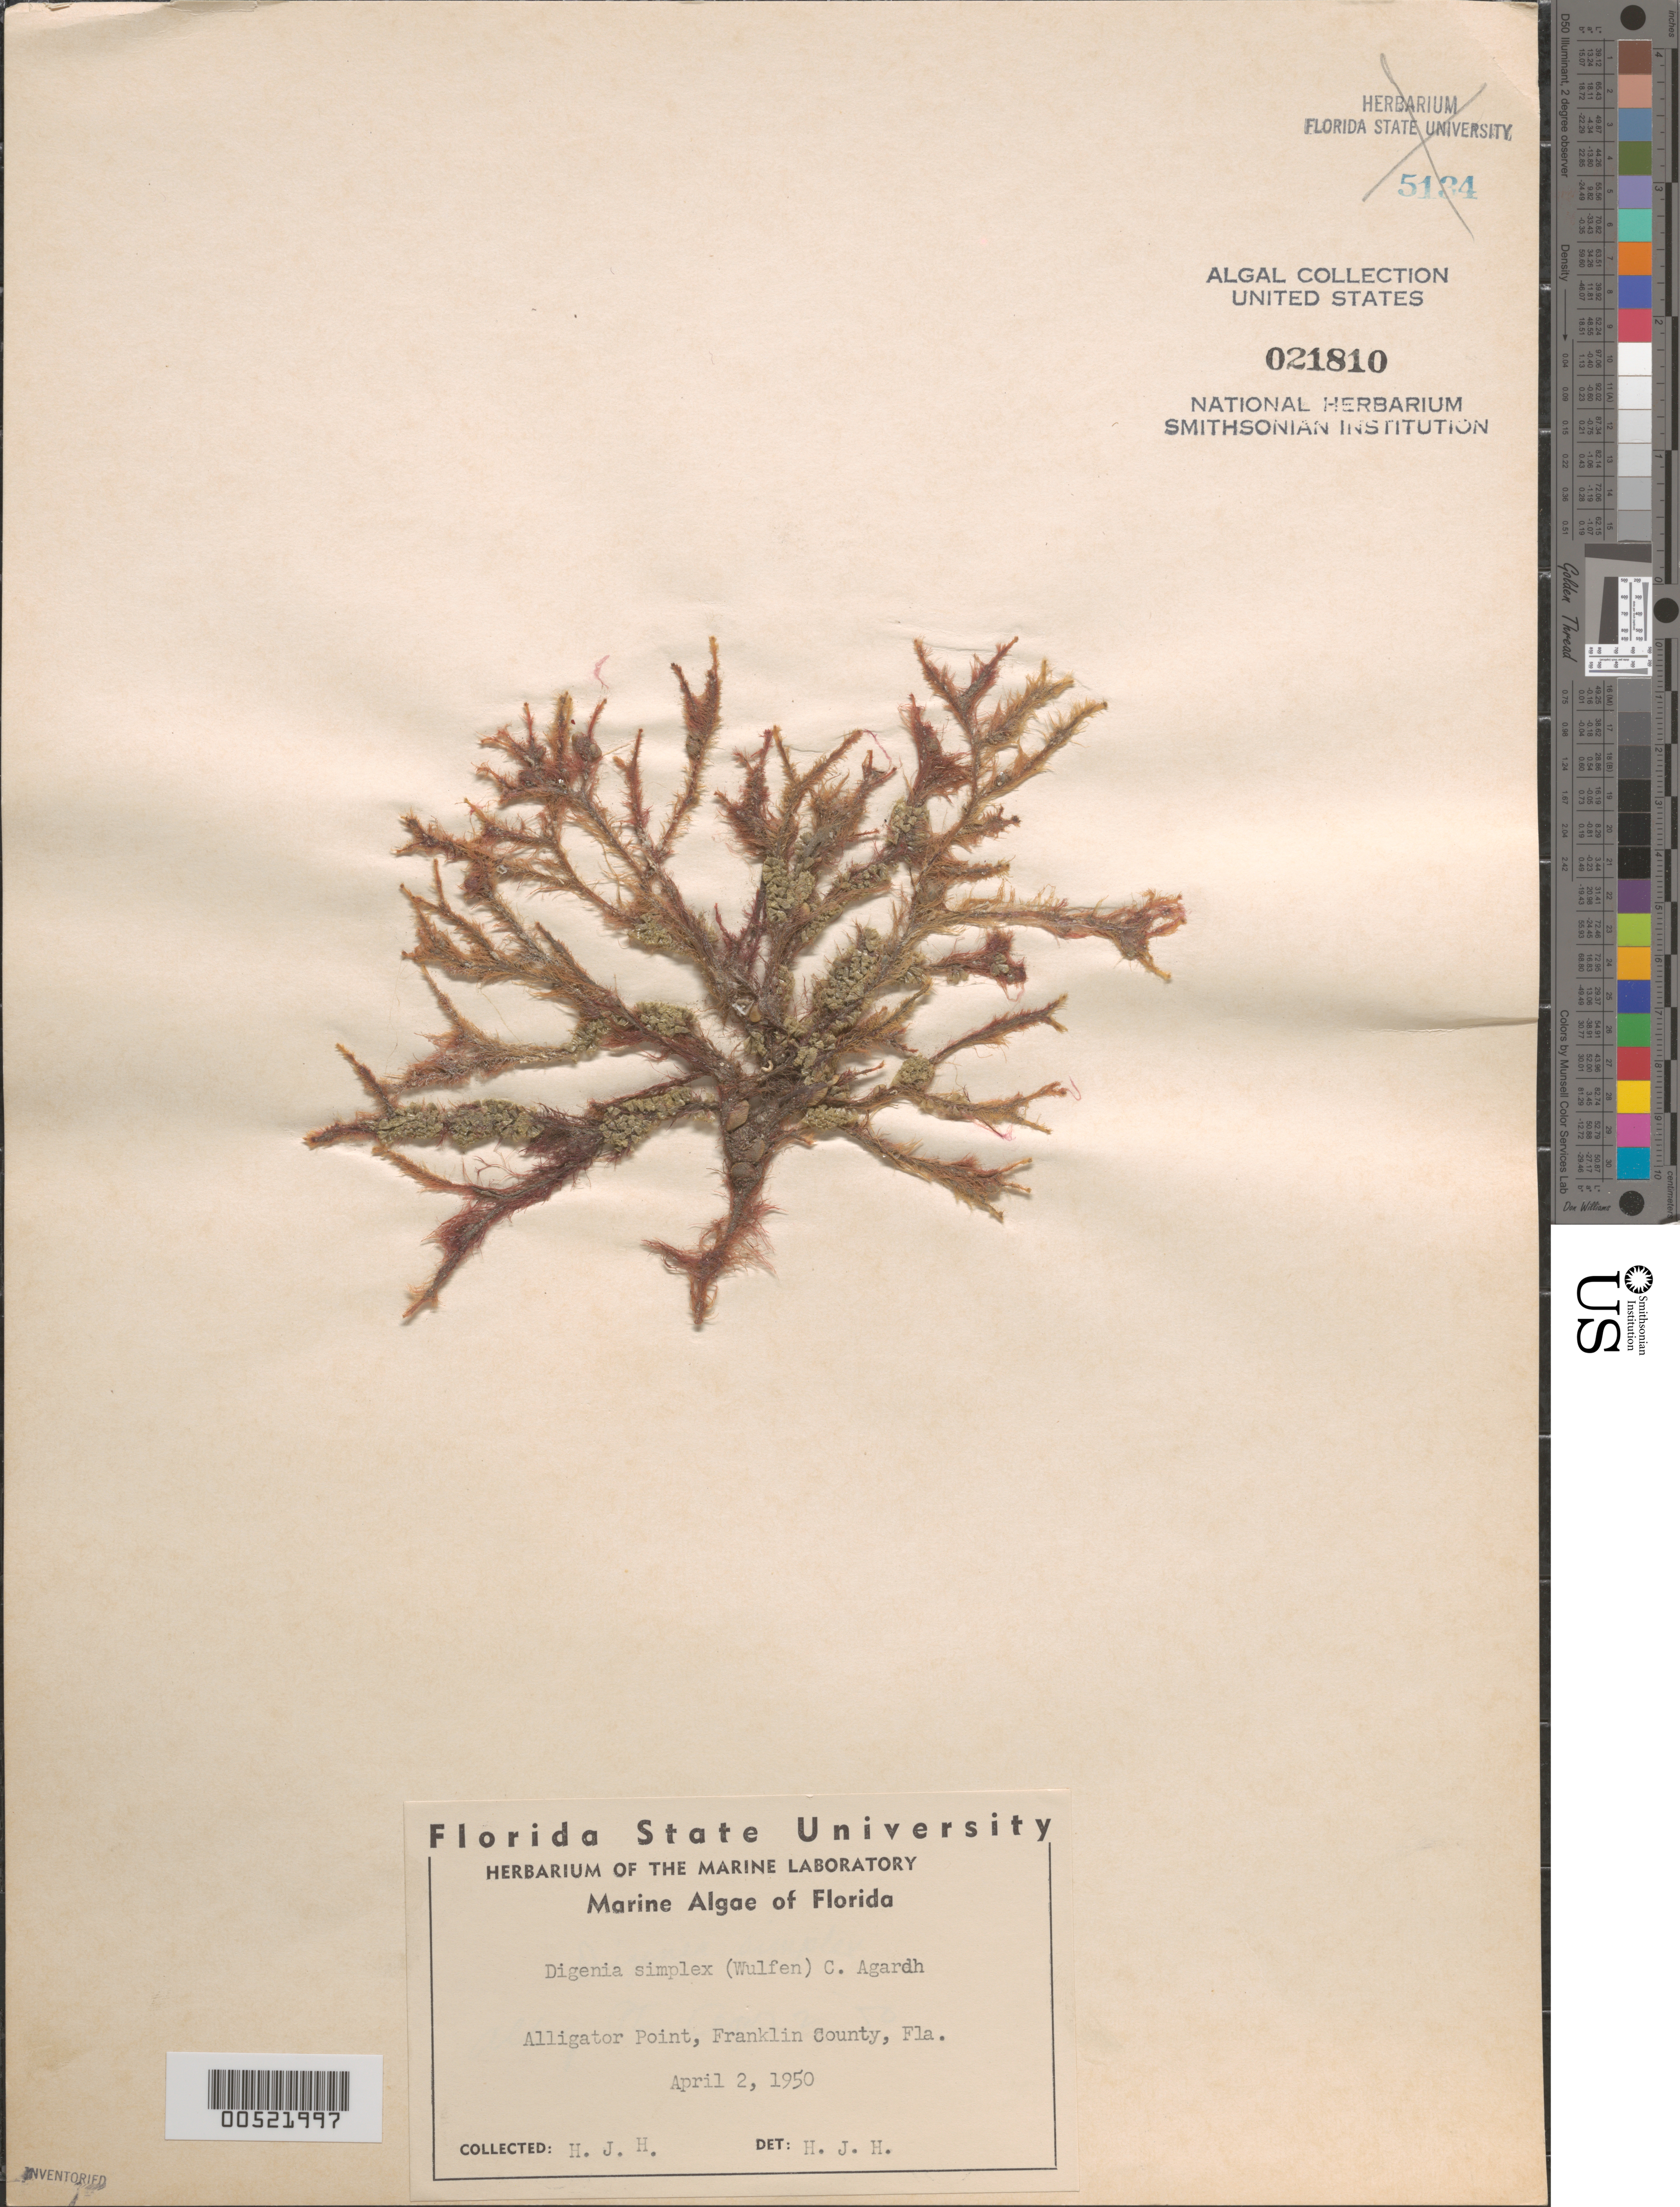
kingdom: Plantae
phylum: Rhodophyta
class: Florideophyceae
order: Ceramiales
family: Rhodomelaceae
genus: Digenea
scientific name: Digenea simplex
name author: (Wulfen) C. Agardh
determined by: Humm, Harold J.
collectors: H. J. Humm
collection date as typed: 02 Apr 1950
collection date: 1950-04-02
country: United States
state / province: Florida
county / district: Franklin County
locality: Alligator Point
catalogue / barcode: US 21810